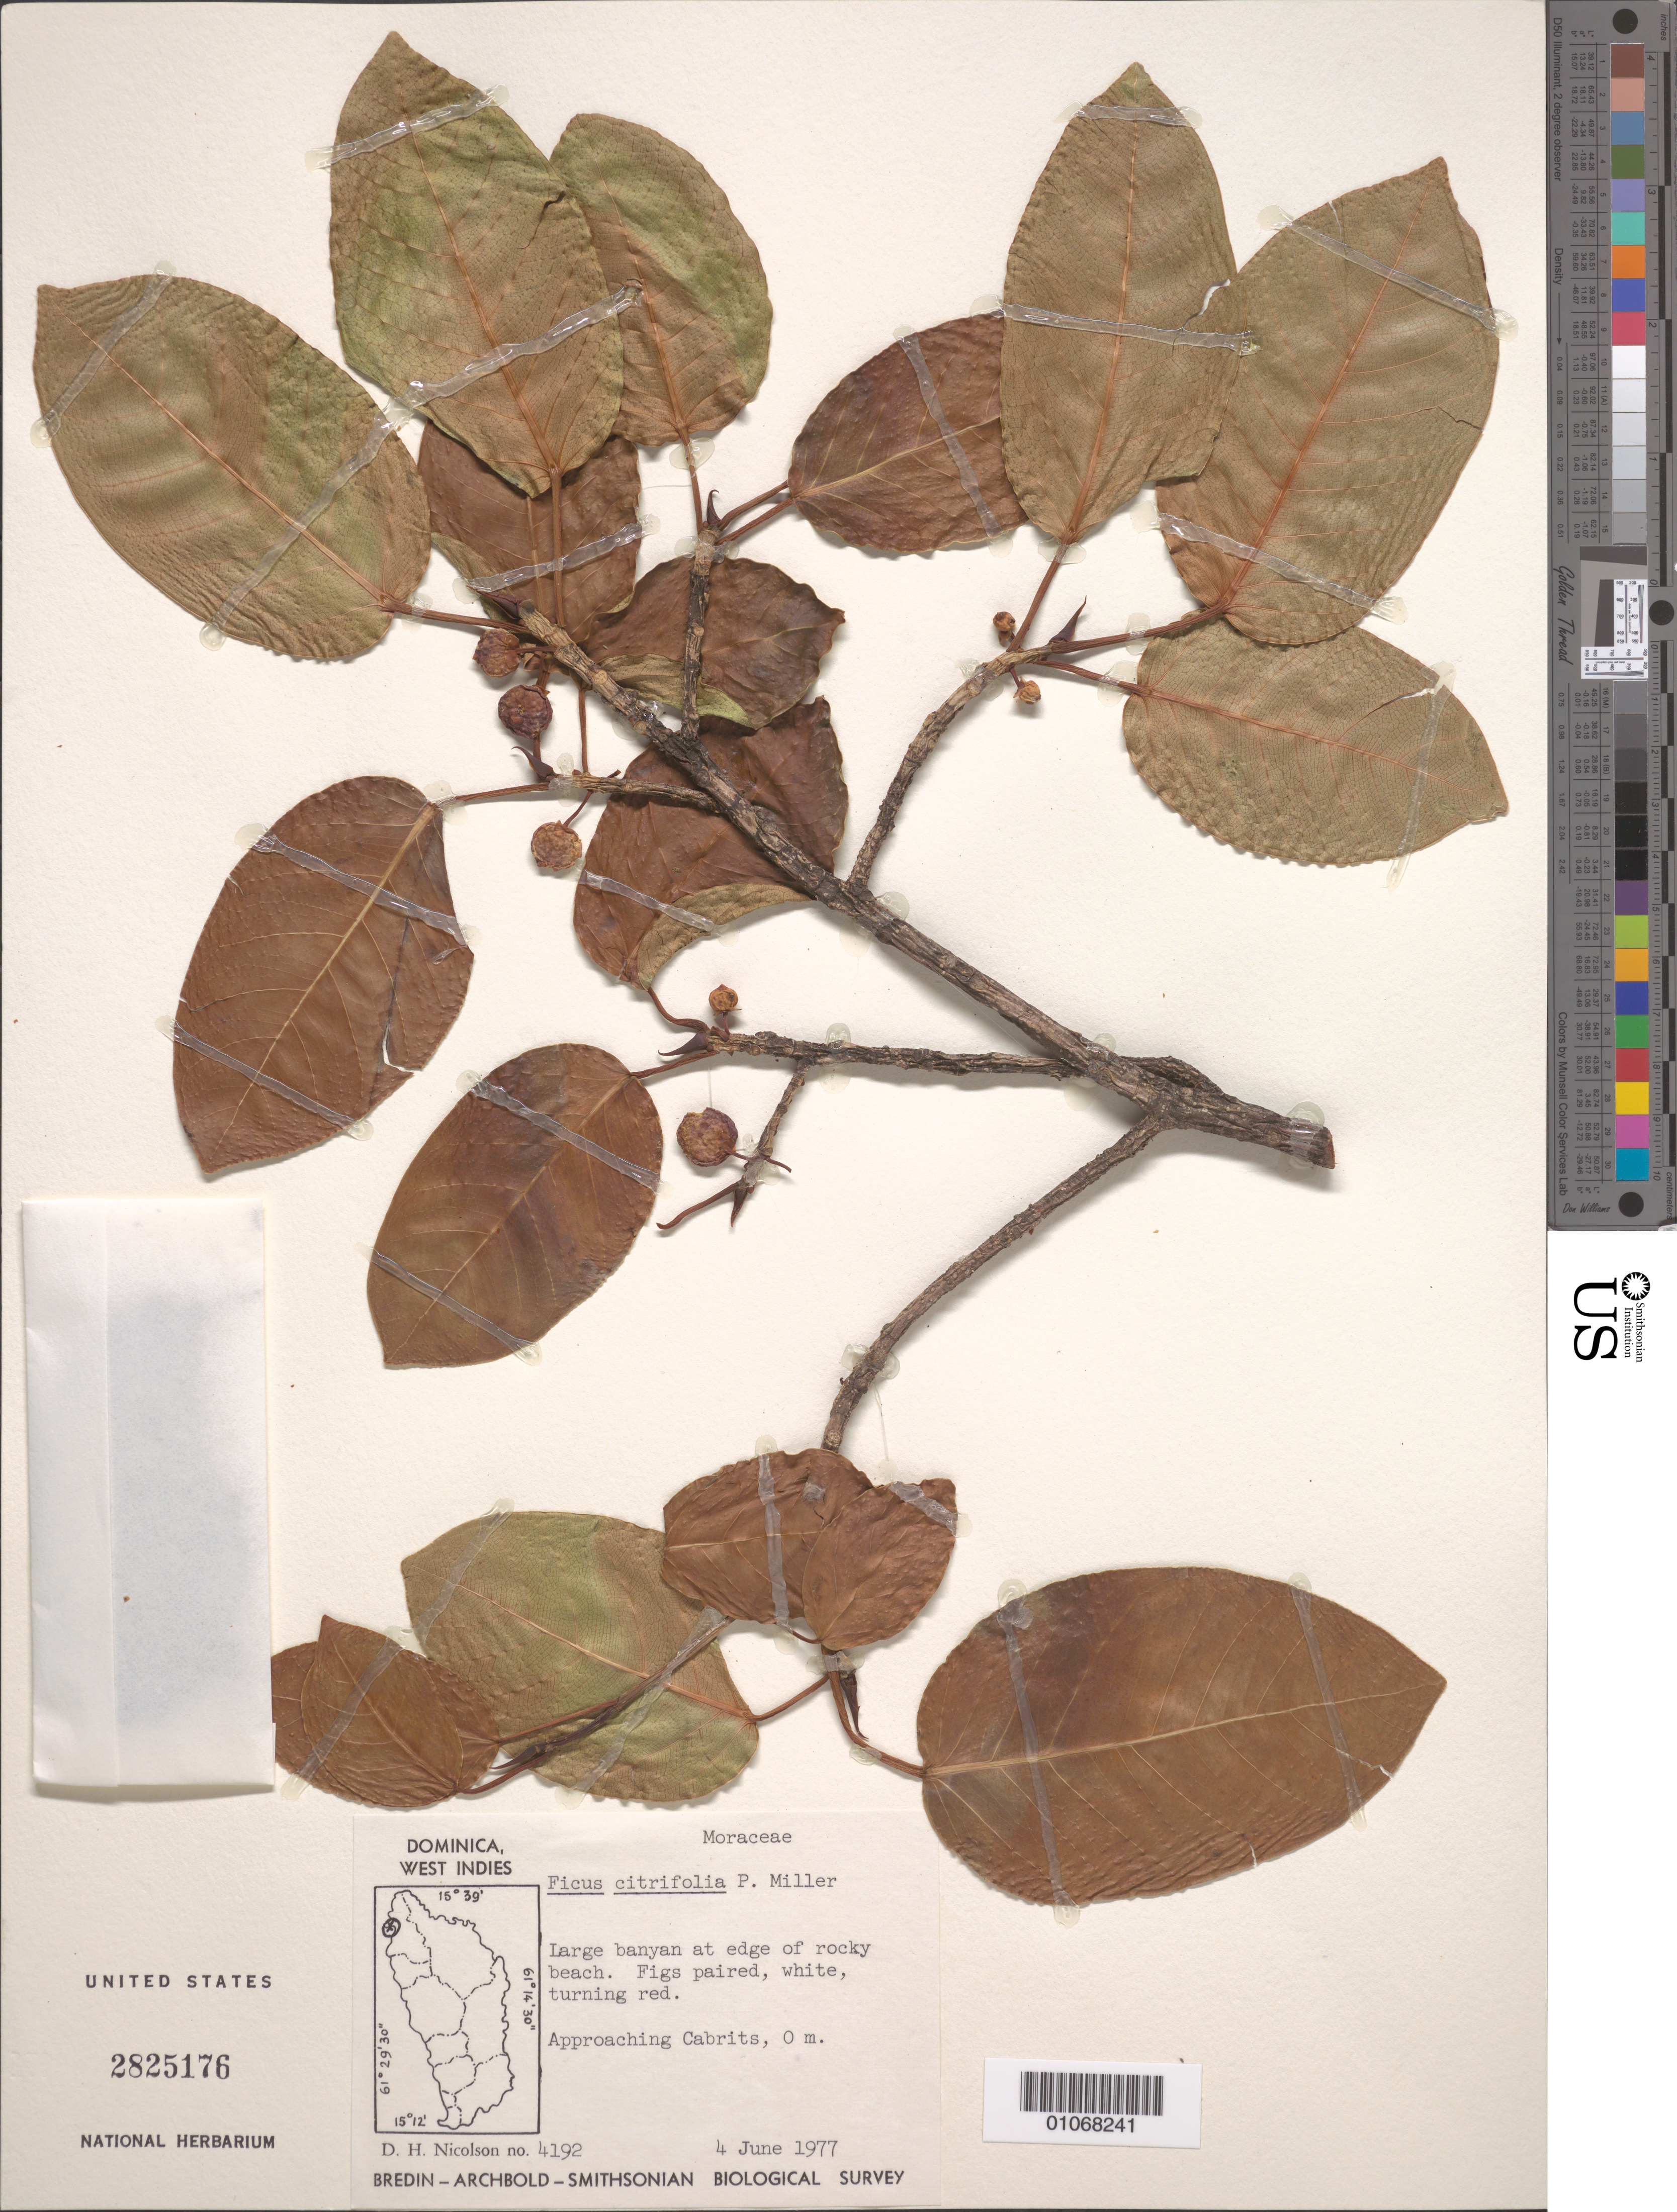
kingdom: Plantae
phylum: Tracheophyta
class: Magnoliopsida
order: Rosales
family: Moraceae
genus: Ficus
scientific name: Ficus citrifolia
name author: Mill.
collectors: D. H. Nicolson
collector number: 4192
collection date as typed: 04 Jun 1977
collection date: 1977-06-04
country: Dominica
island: Dominica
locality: Approaching Cabrits, 0 m.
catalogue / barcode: US 2825176